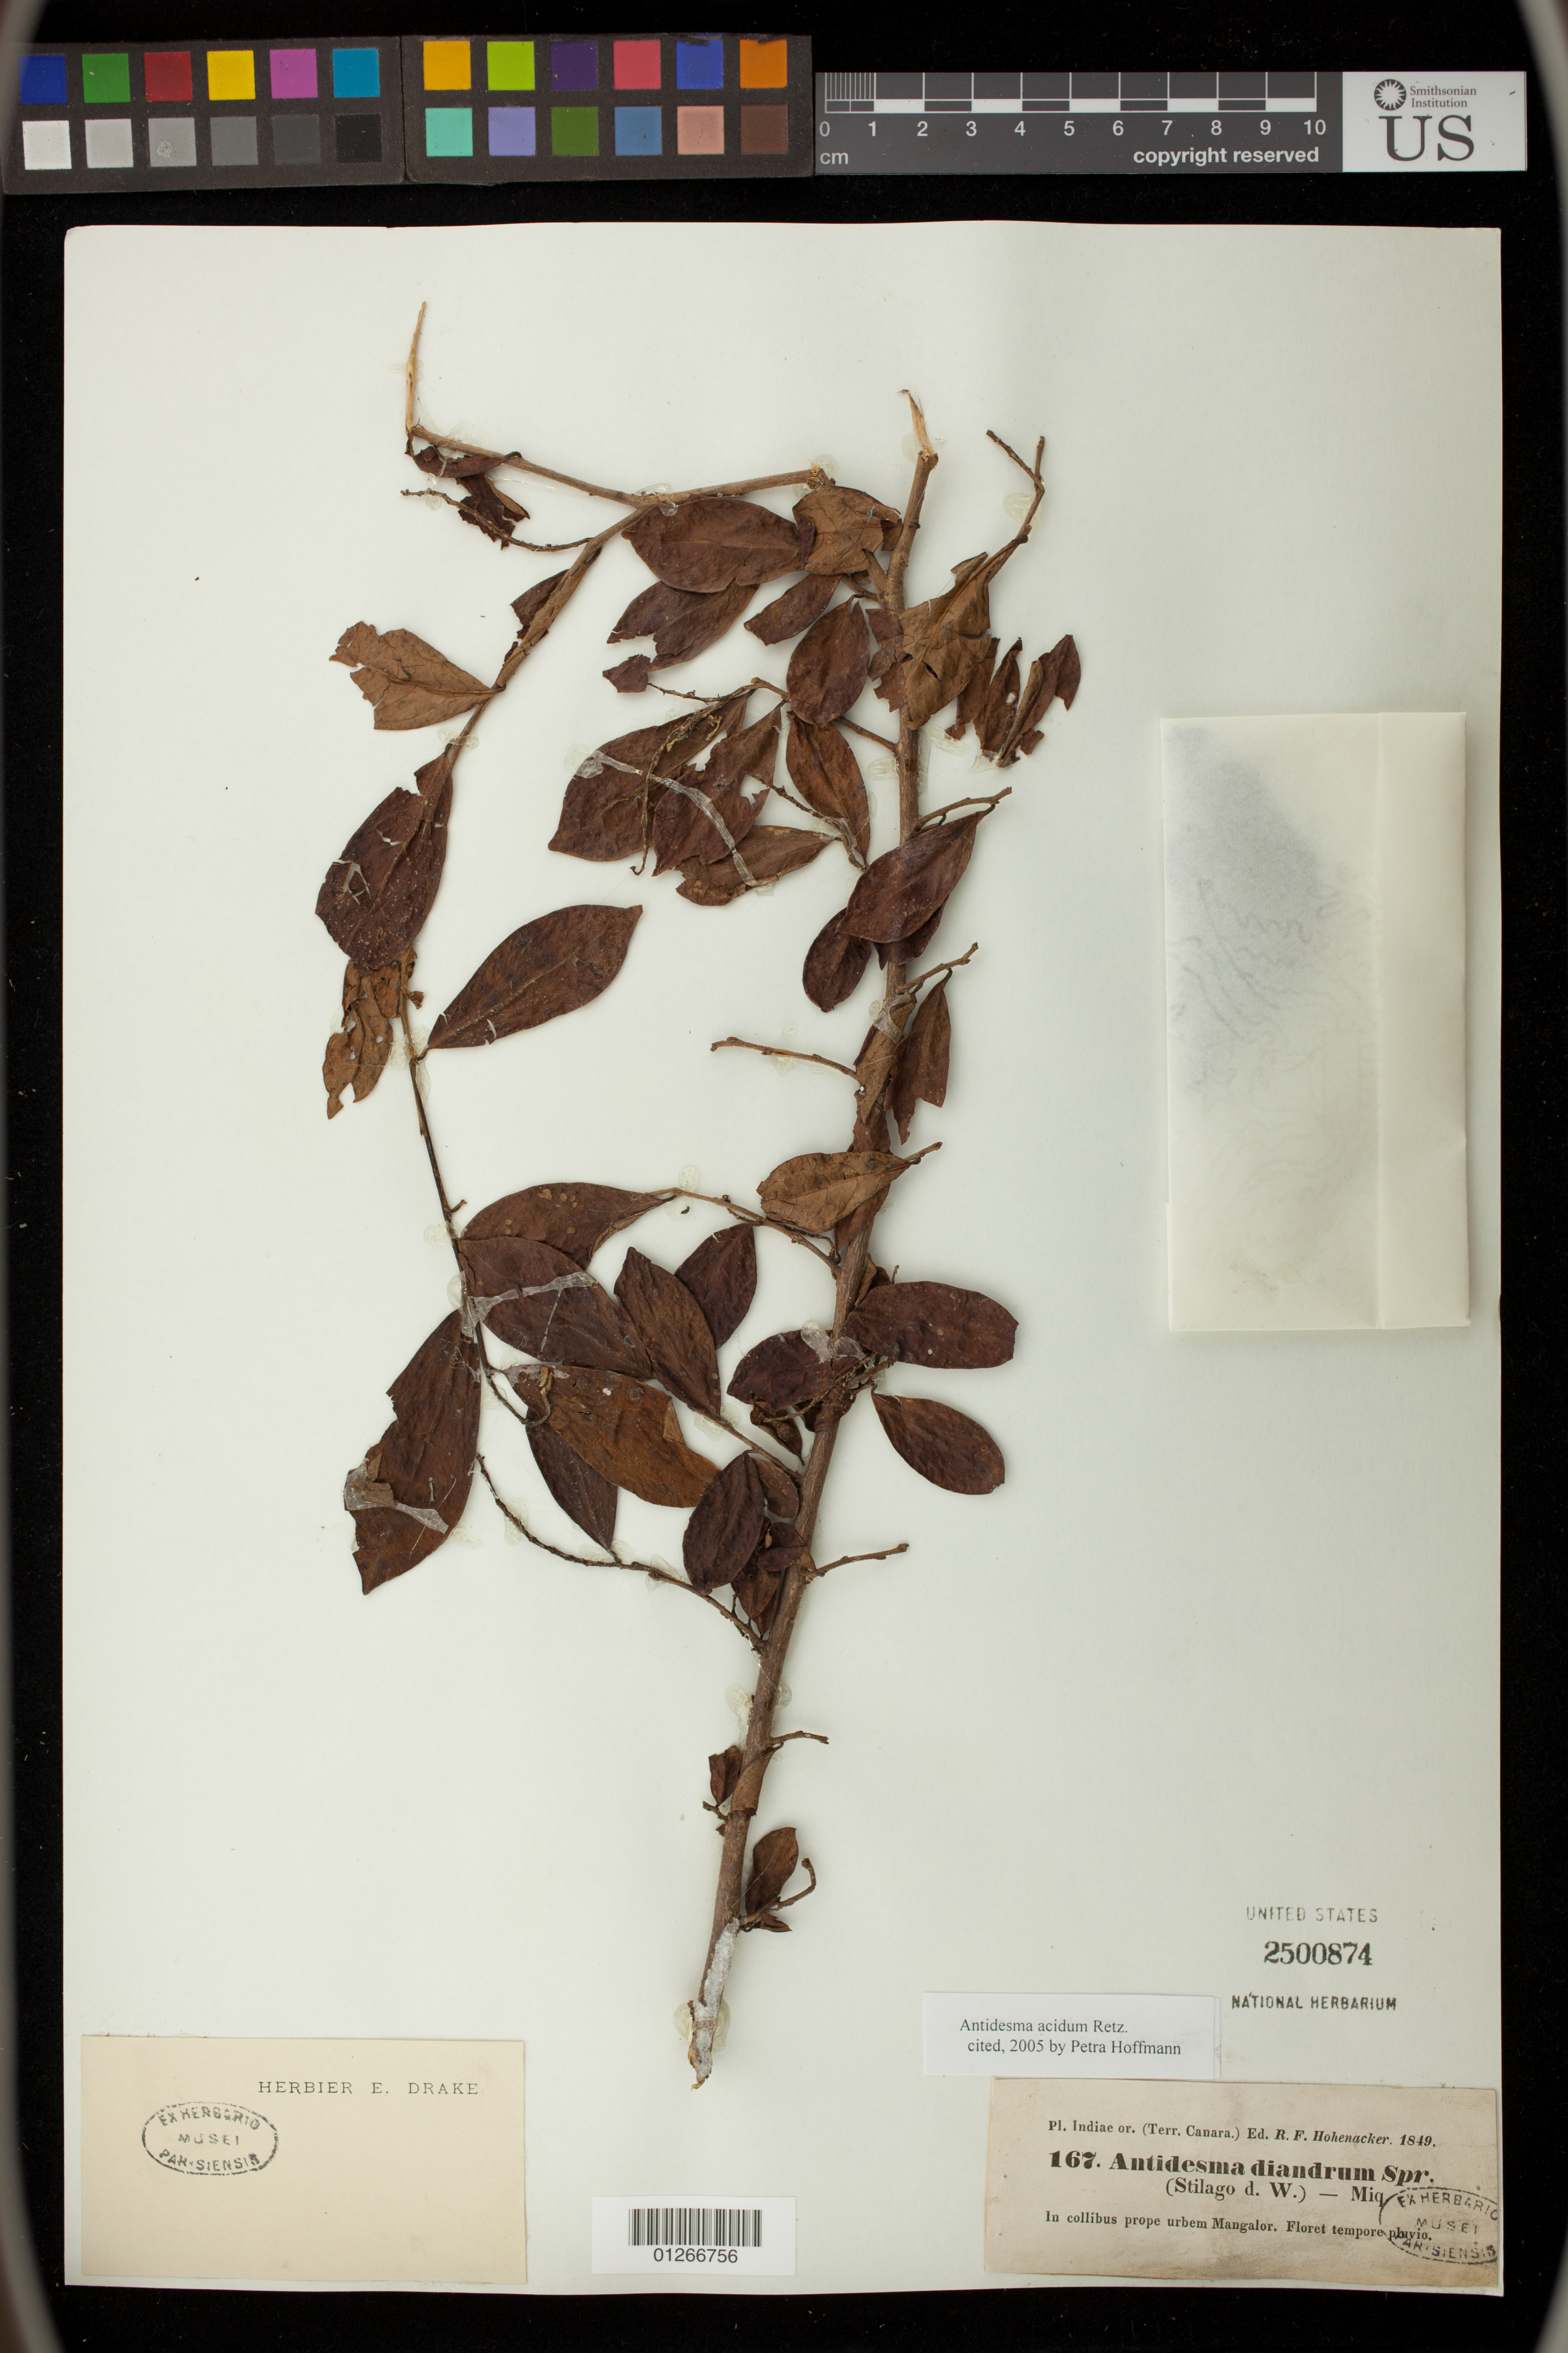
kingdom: Plantae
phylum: Tracheophyta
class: Magnoliopsida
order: Malpighiales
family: Phyllanthaceae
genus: Antidesma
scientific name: Antidesma acidum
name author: Retz.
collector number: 167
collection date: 1849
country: India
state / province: Karnataka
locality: In collibus prope urbem Mangalor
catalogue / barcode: US 2500874